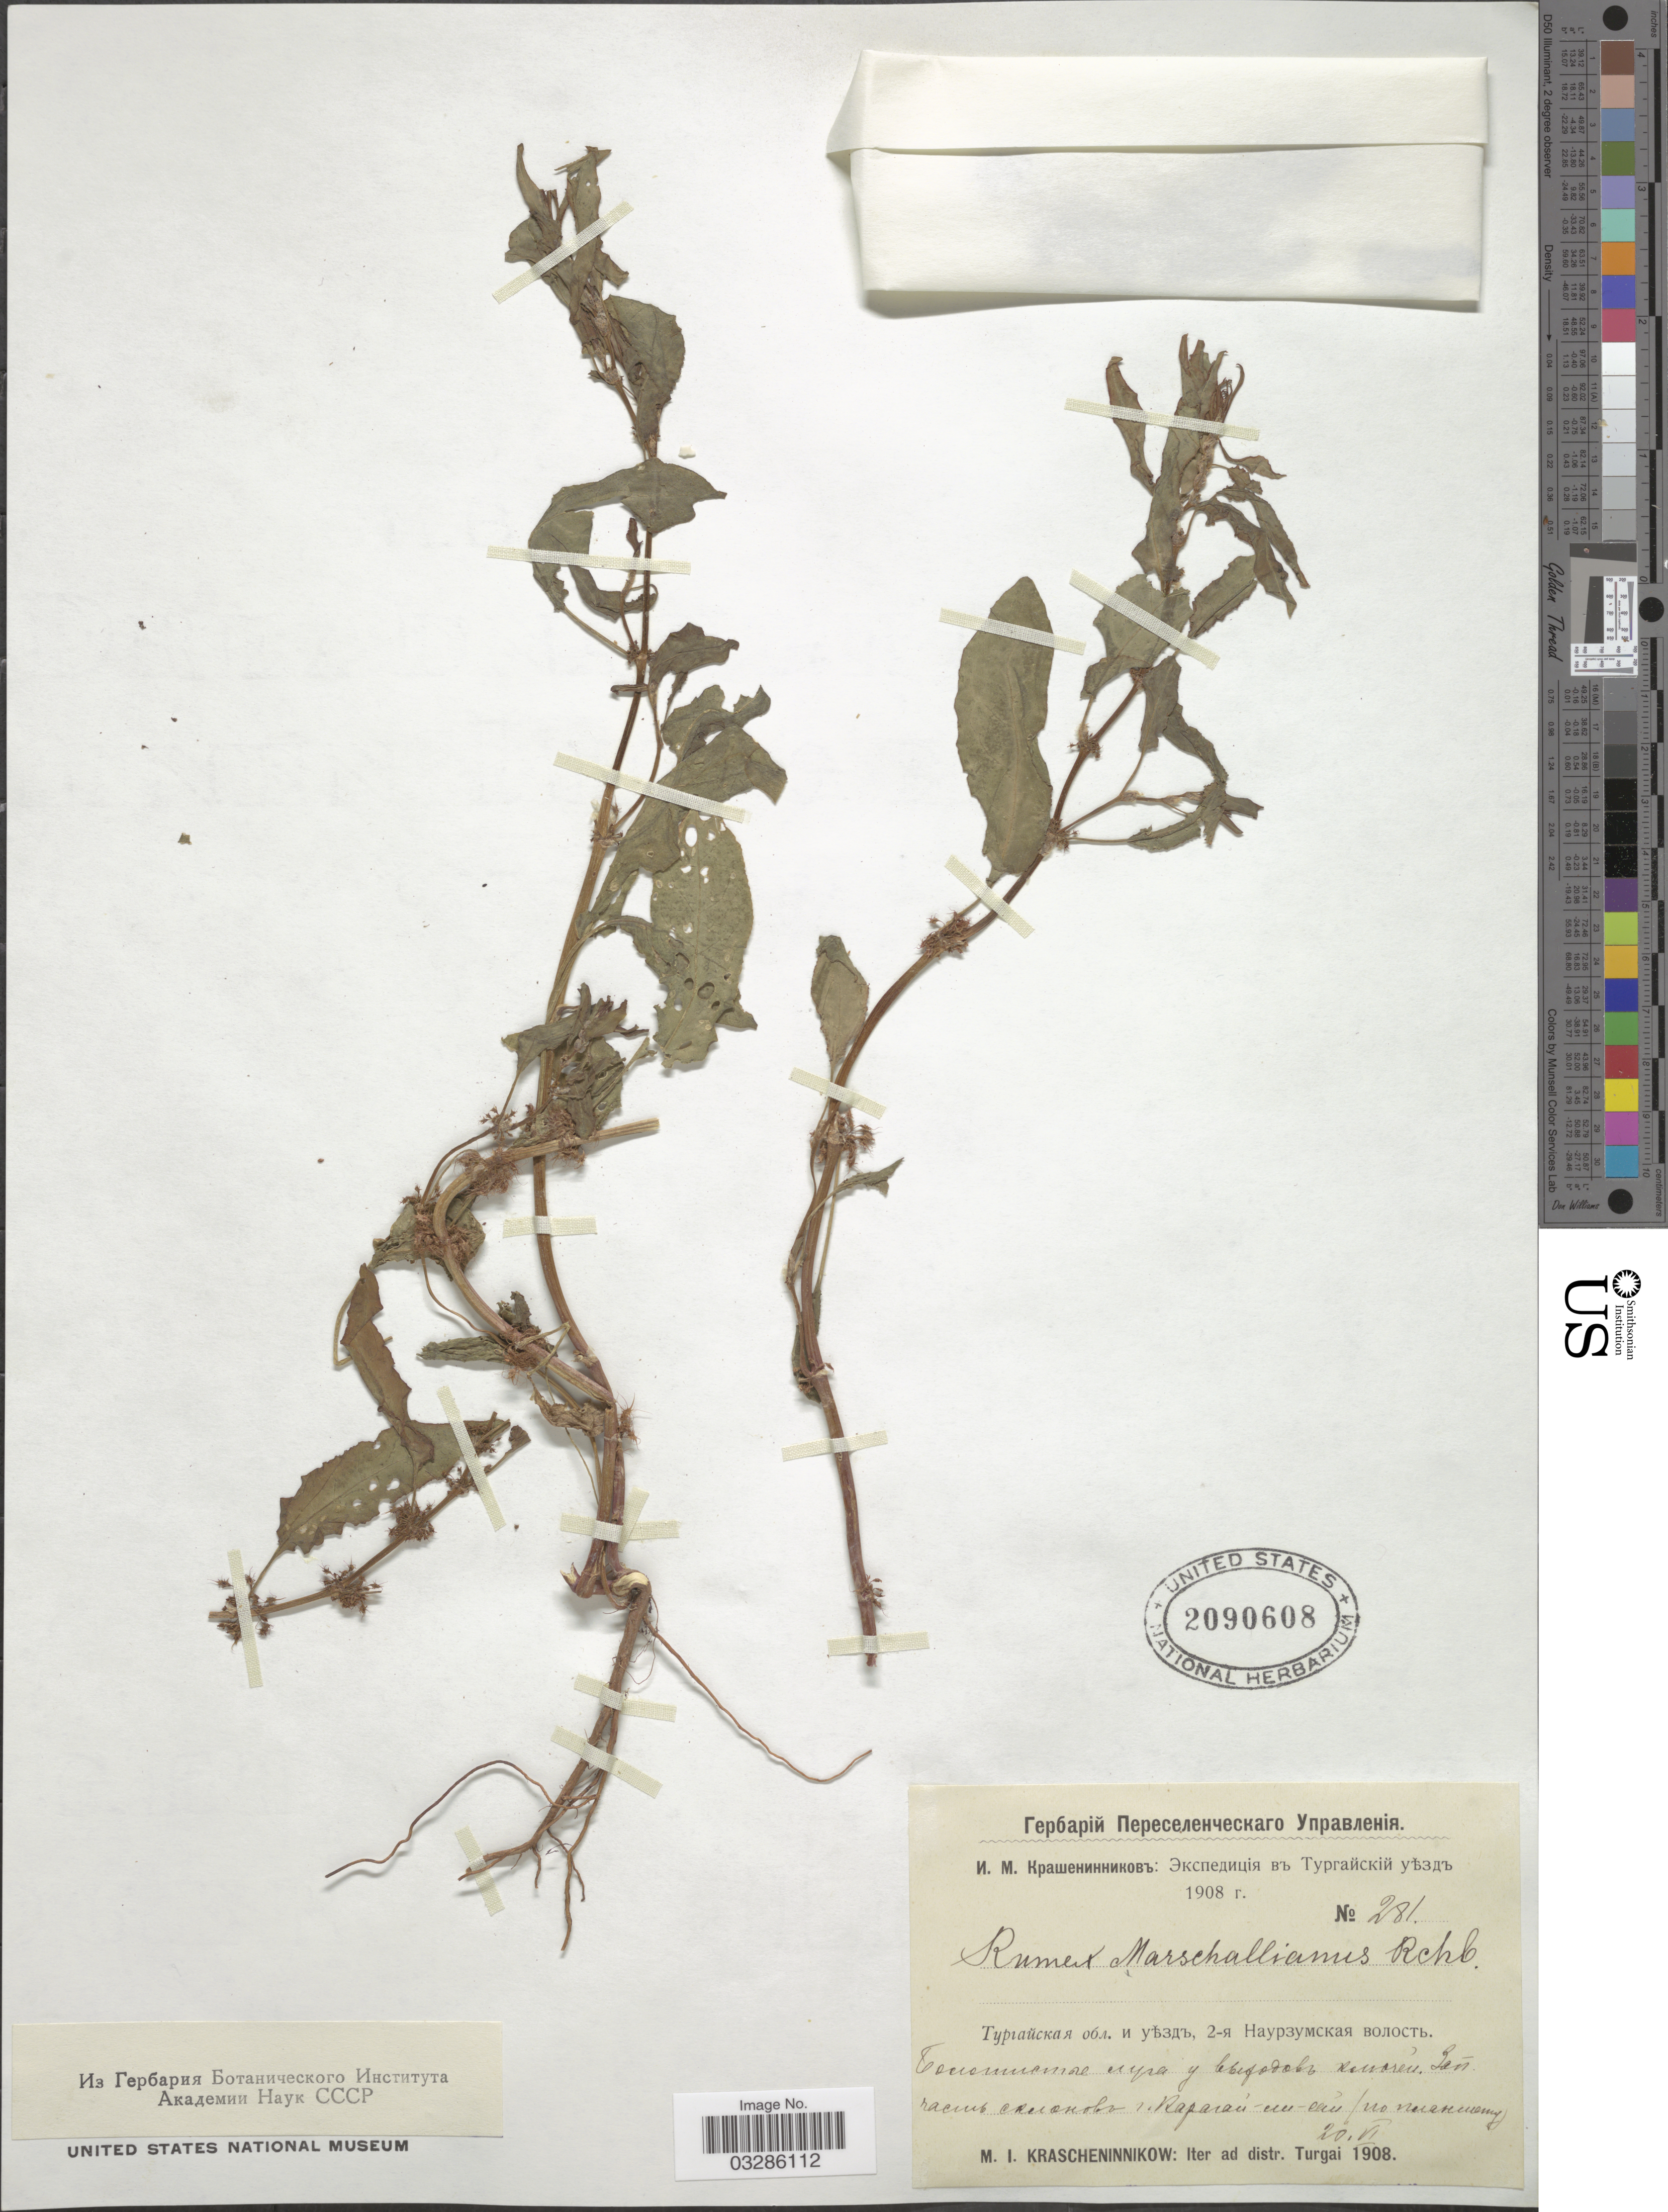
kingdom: Plantae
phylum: Tracheophyta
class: Magnoliopsida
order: Caryophyllales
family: Polygonaceae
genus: Rumex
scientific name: Rumex maritimus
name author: L.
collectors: I. Krasheninnikov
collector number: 281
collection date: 1908-06-20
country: Kazakhstan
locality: Iter ad distr. Turgai.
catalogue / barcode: US 2090608